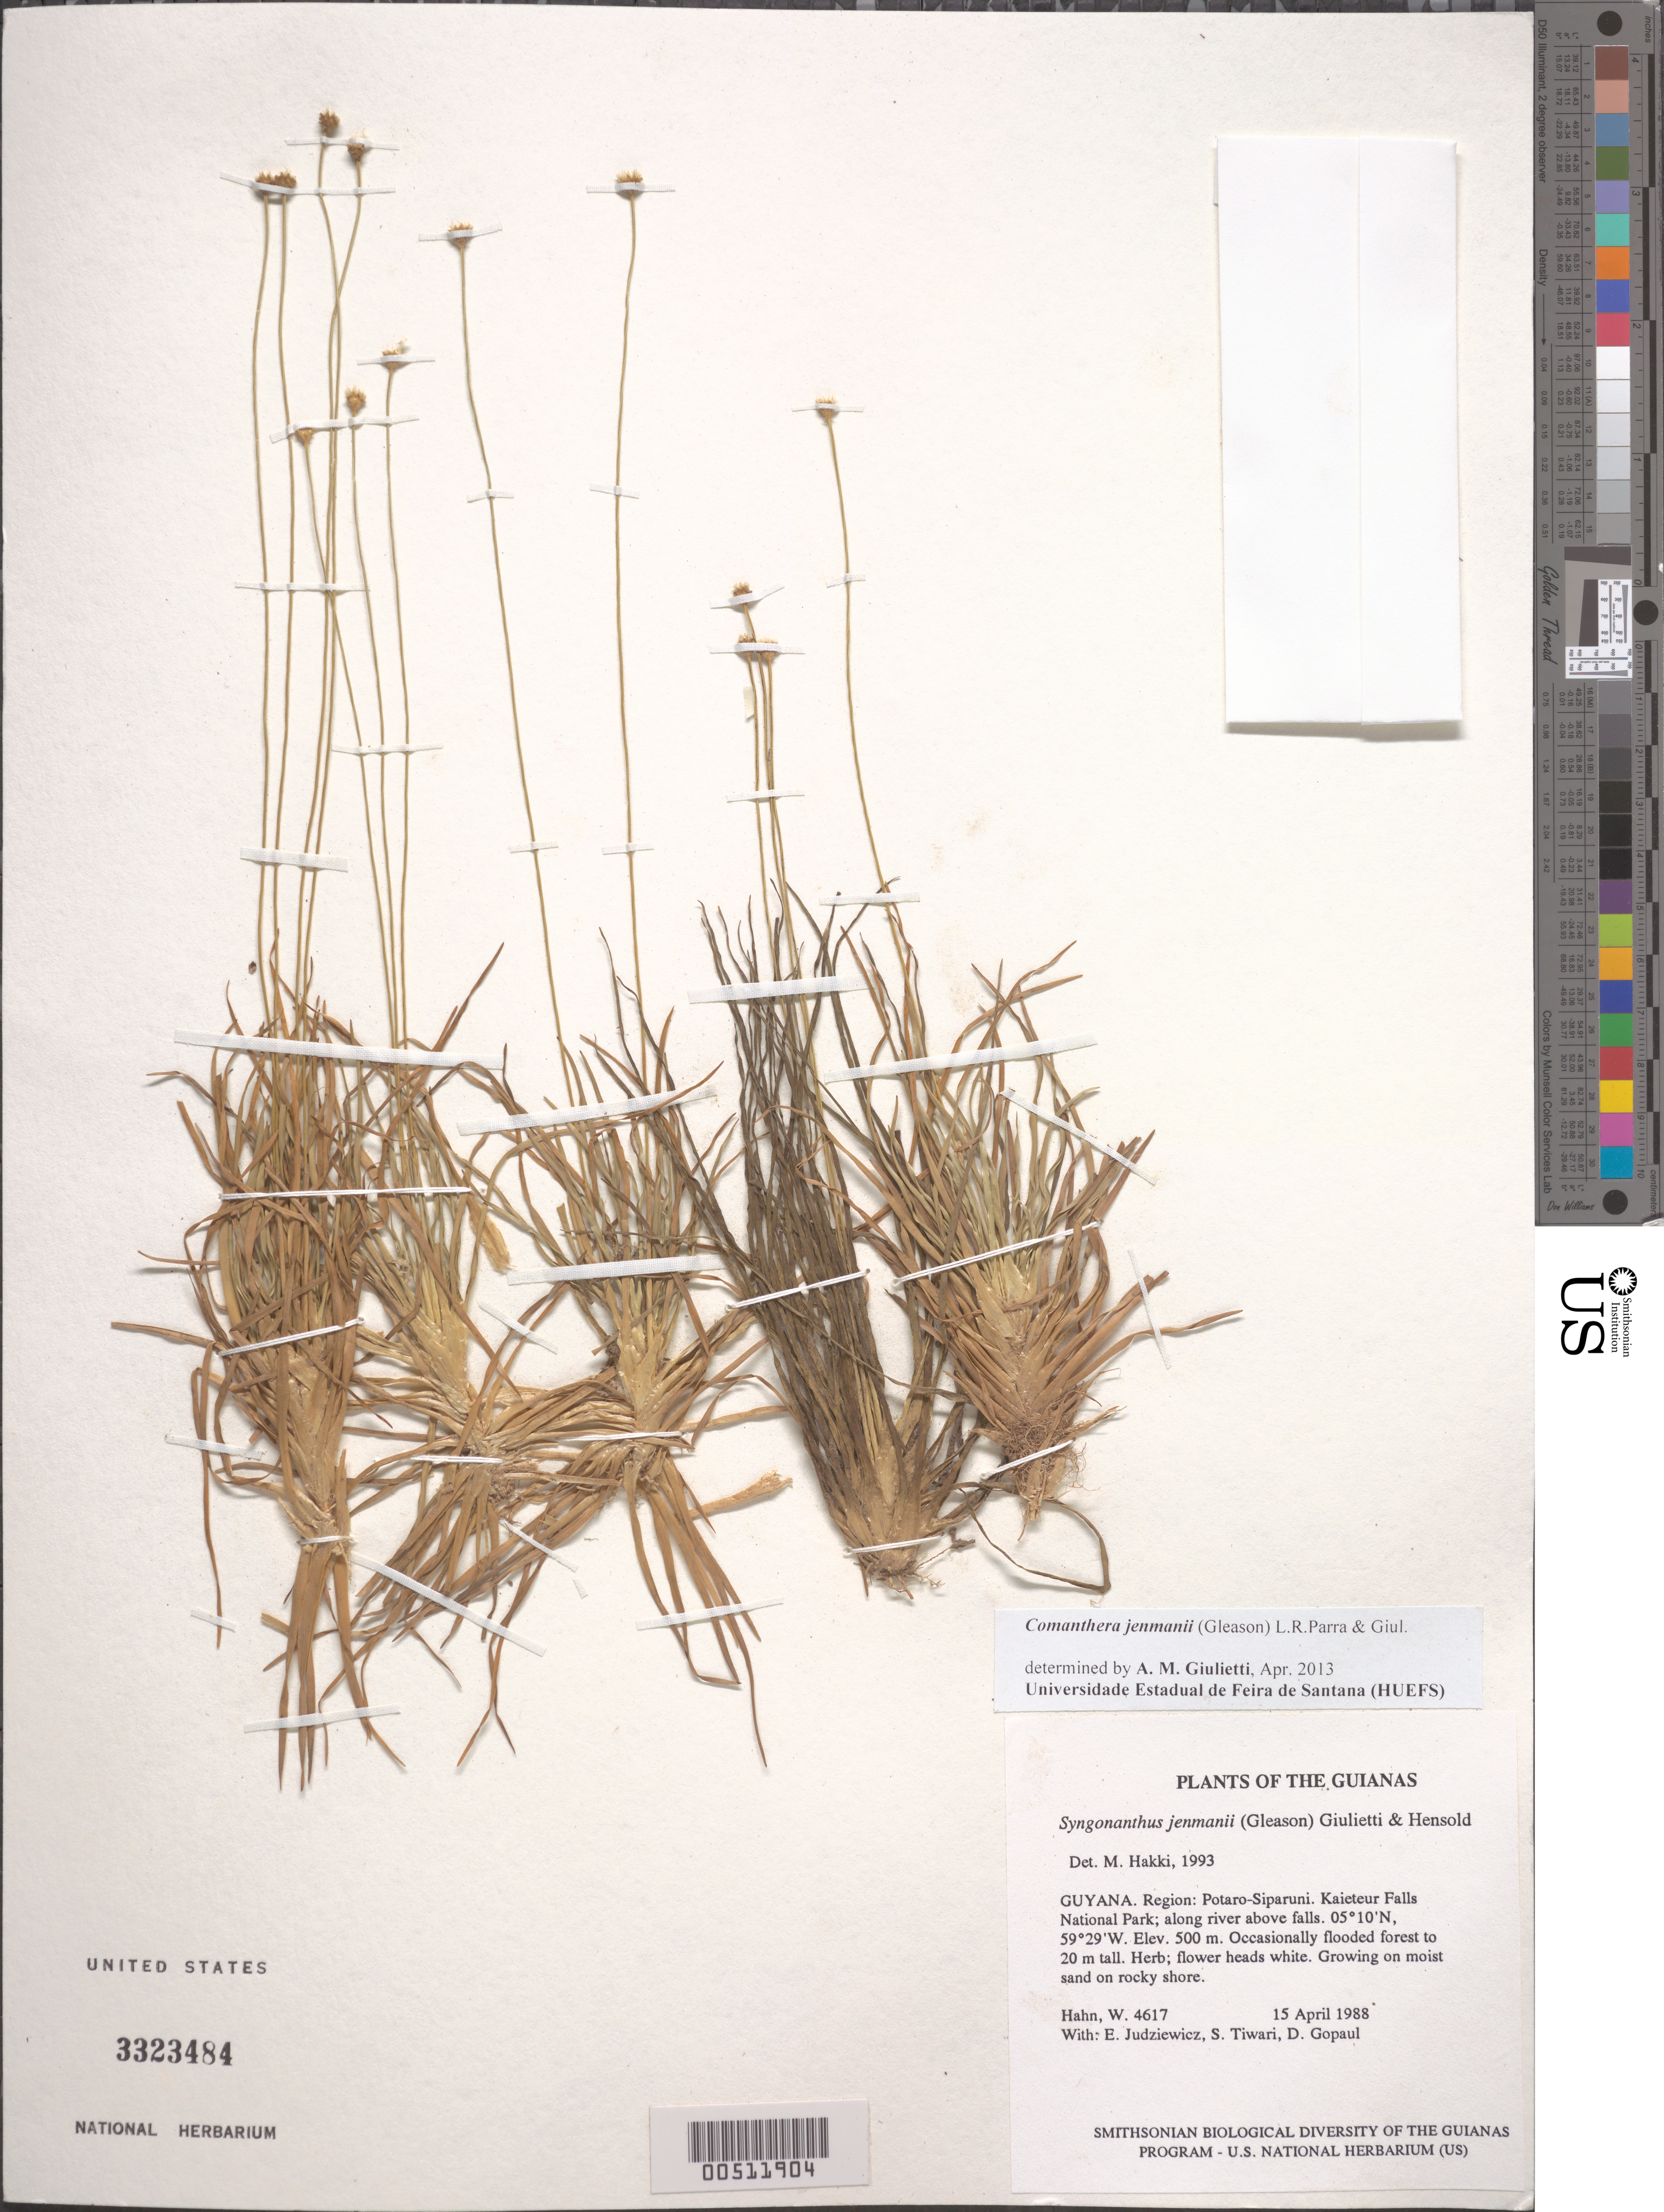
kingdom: Plantae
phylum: Tracheophyta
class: Liliopsida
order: Poales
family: Eriocaulaceae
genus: Comanthera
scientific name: Comanthera jenmanii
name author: (Gleason) L.R. Parra & Giul.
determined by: Giulietti, Ana M.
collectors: W. Hahn, E. J. Judziewicz, S. Tiwari & D. Gopaul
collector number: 4617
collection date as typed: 15 April 1988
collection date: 1988-04-15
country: Guyana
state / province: Potaro-Siparuni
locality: Kaieteur Falls National Park; along river above falls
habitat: Occasionally flooded forest to 20 m tall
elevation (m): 500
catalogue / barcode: US 3323484